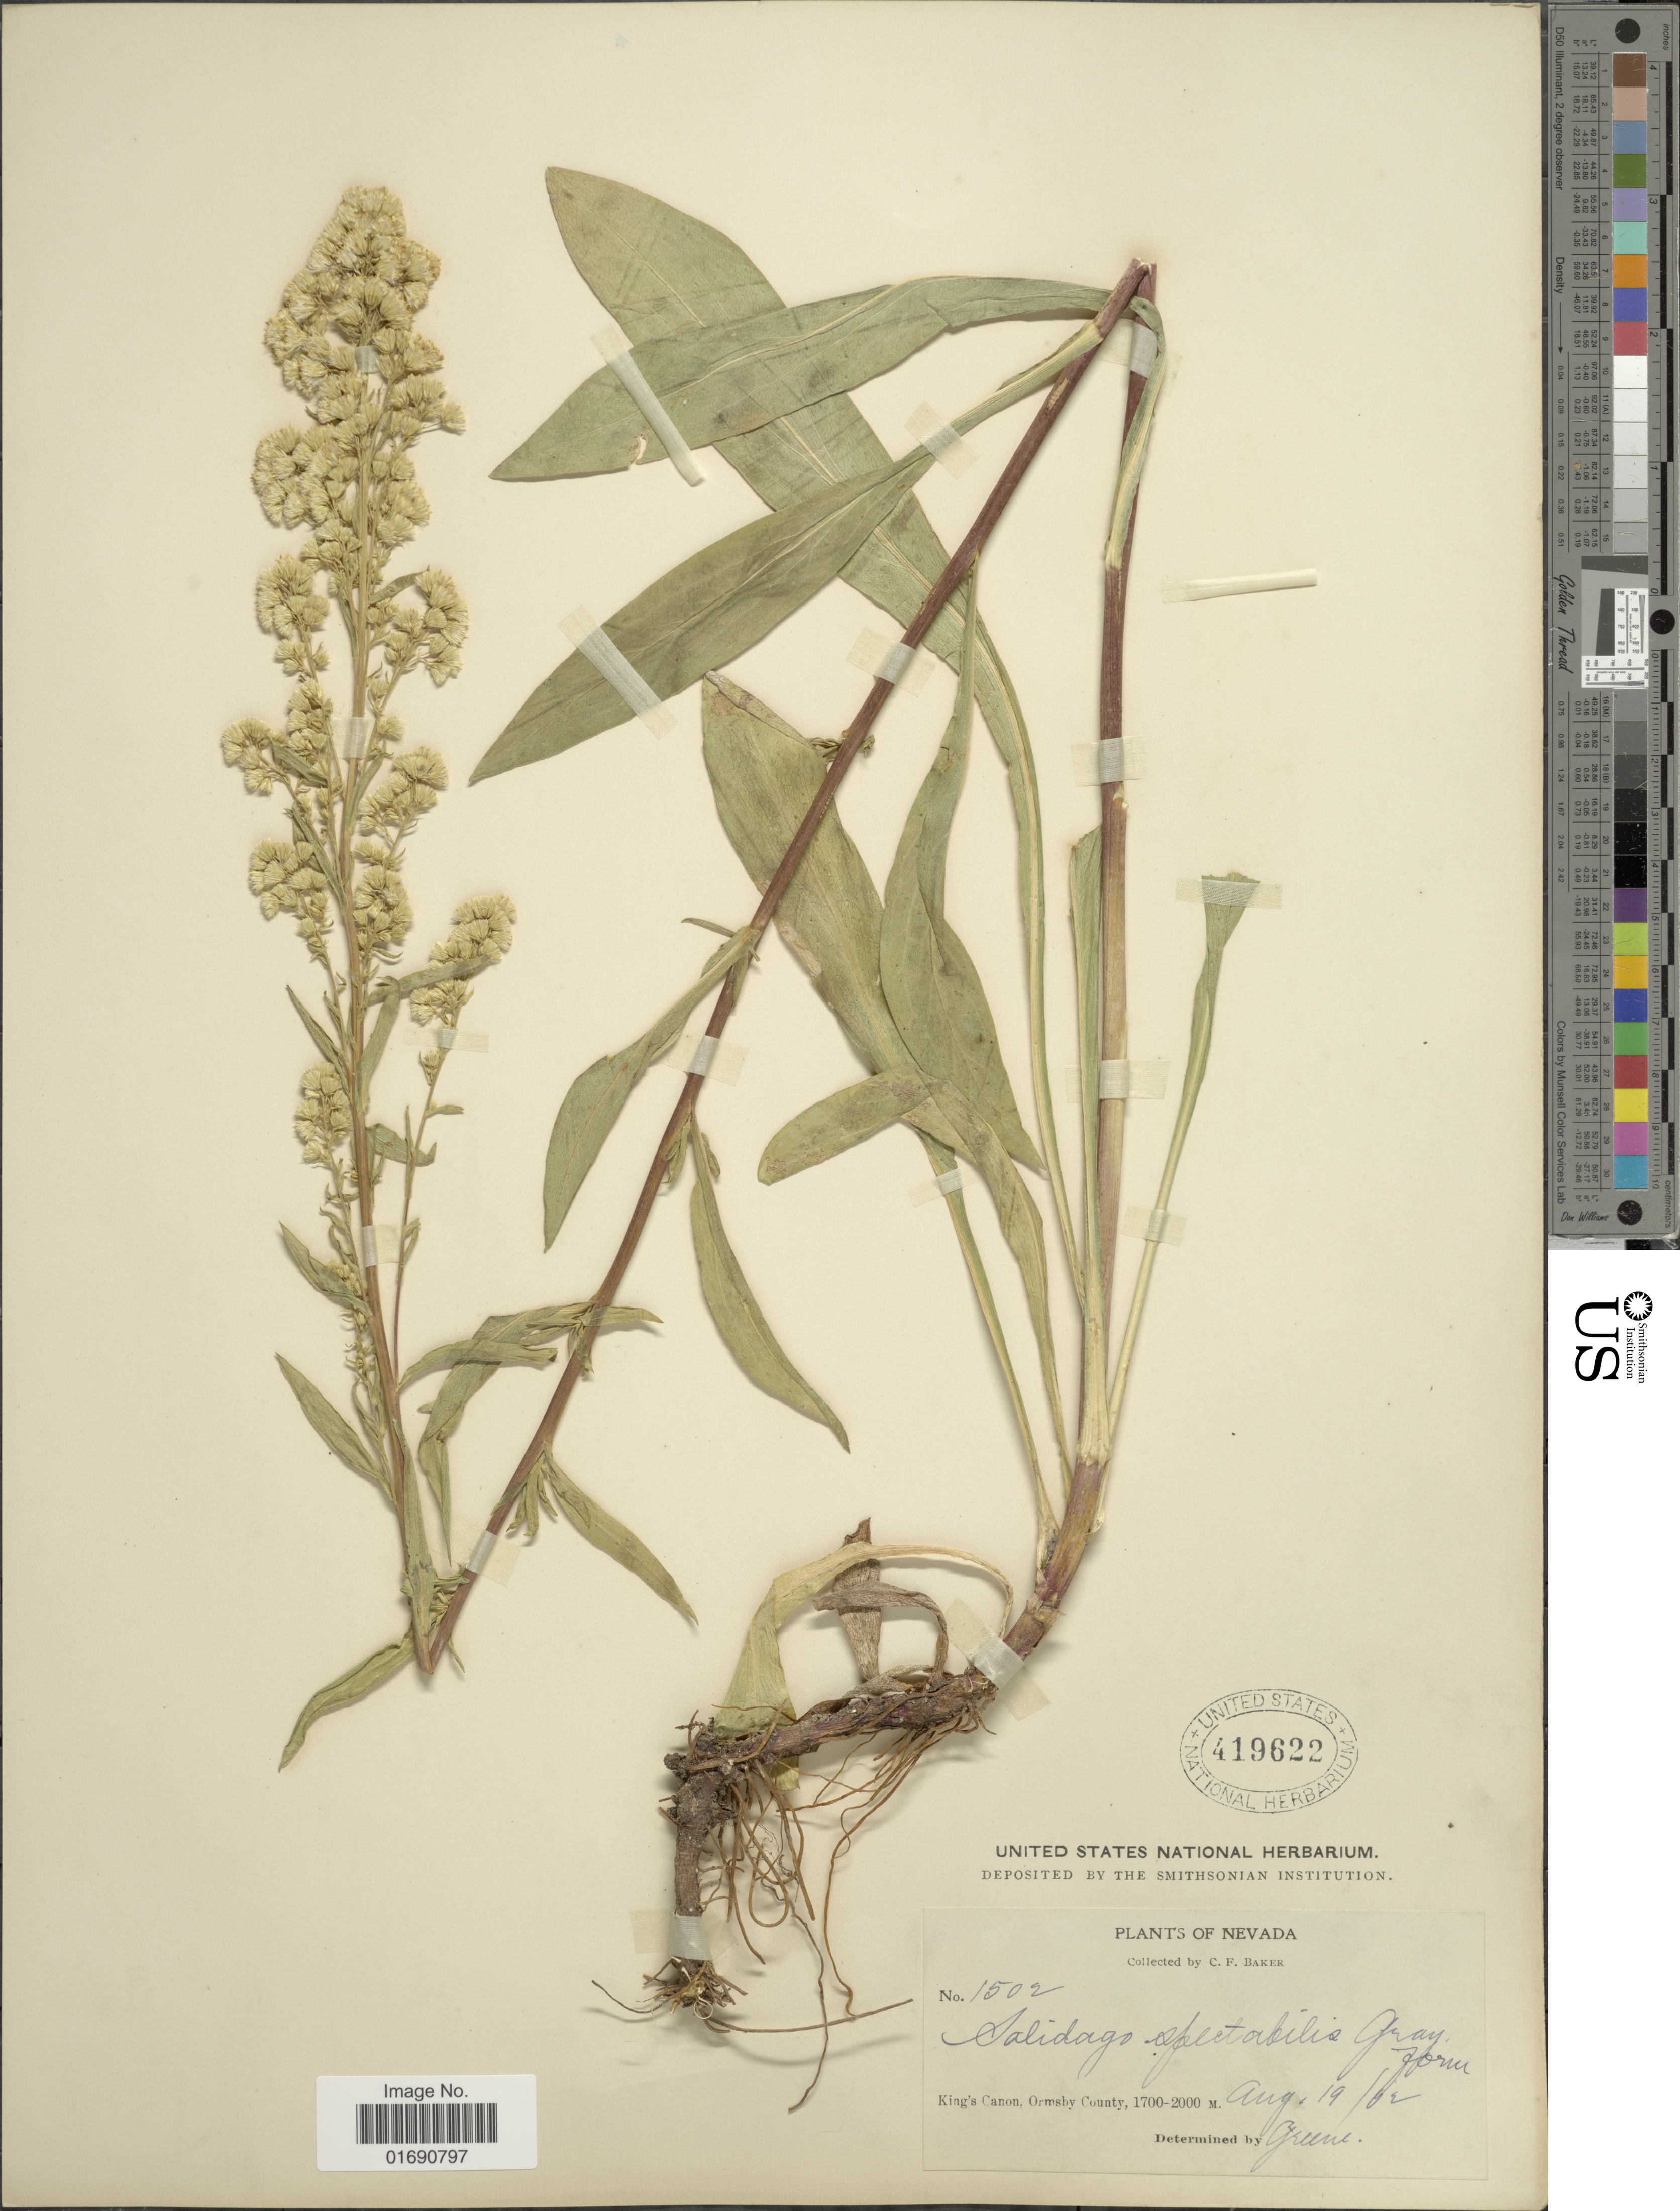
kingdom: Plantae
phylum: Tracheophyta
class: Magnoliopsida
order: Asterales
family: Asteraceae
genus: Solidago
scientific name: Solidago spectabilis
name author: (D.C. Eaton) A. Gray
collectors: C. F. Baker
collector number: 1502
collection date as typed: Transcribed d/m/y: 19/8/2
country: United States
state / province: Nevada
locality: King's Canon, ormsby County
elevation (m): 1700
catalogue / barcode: US 419622